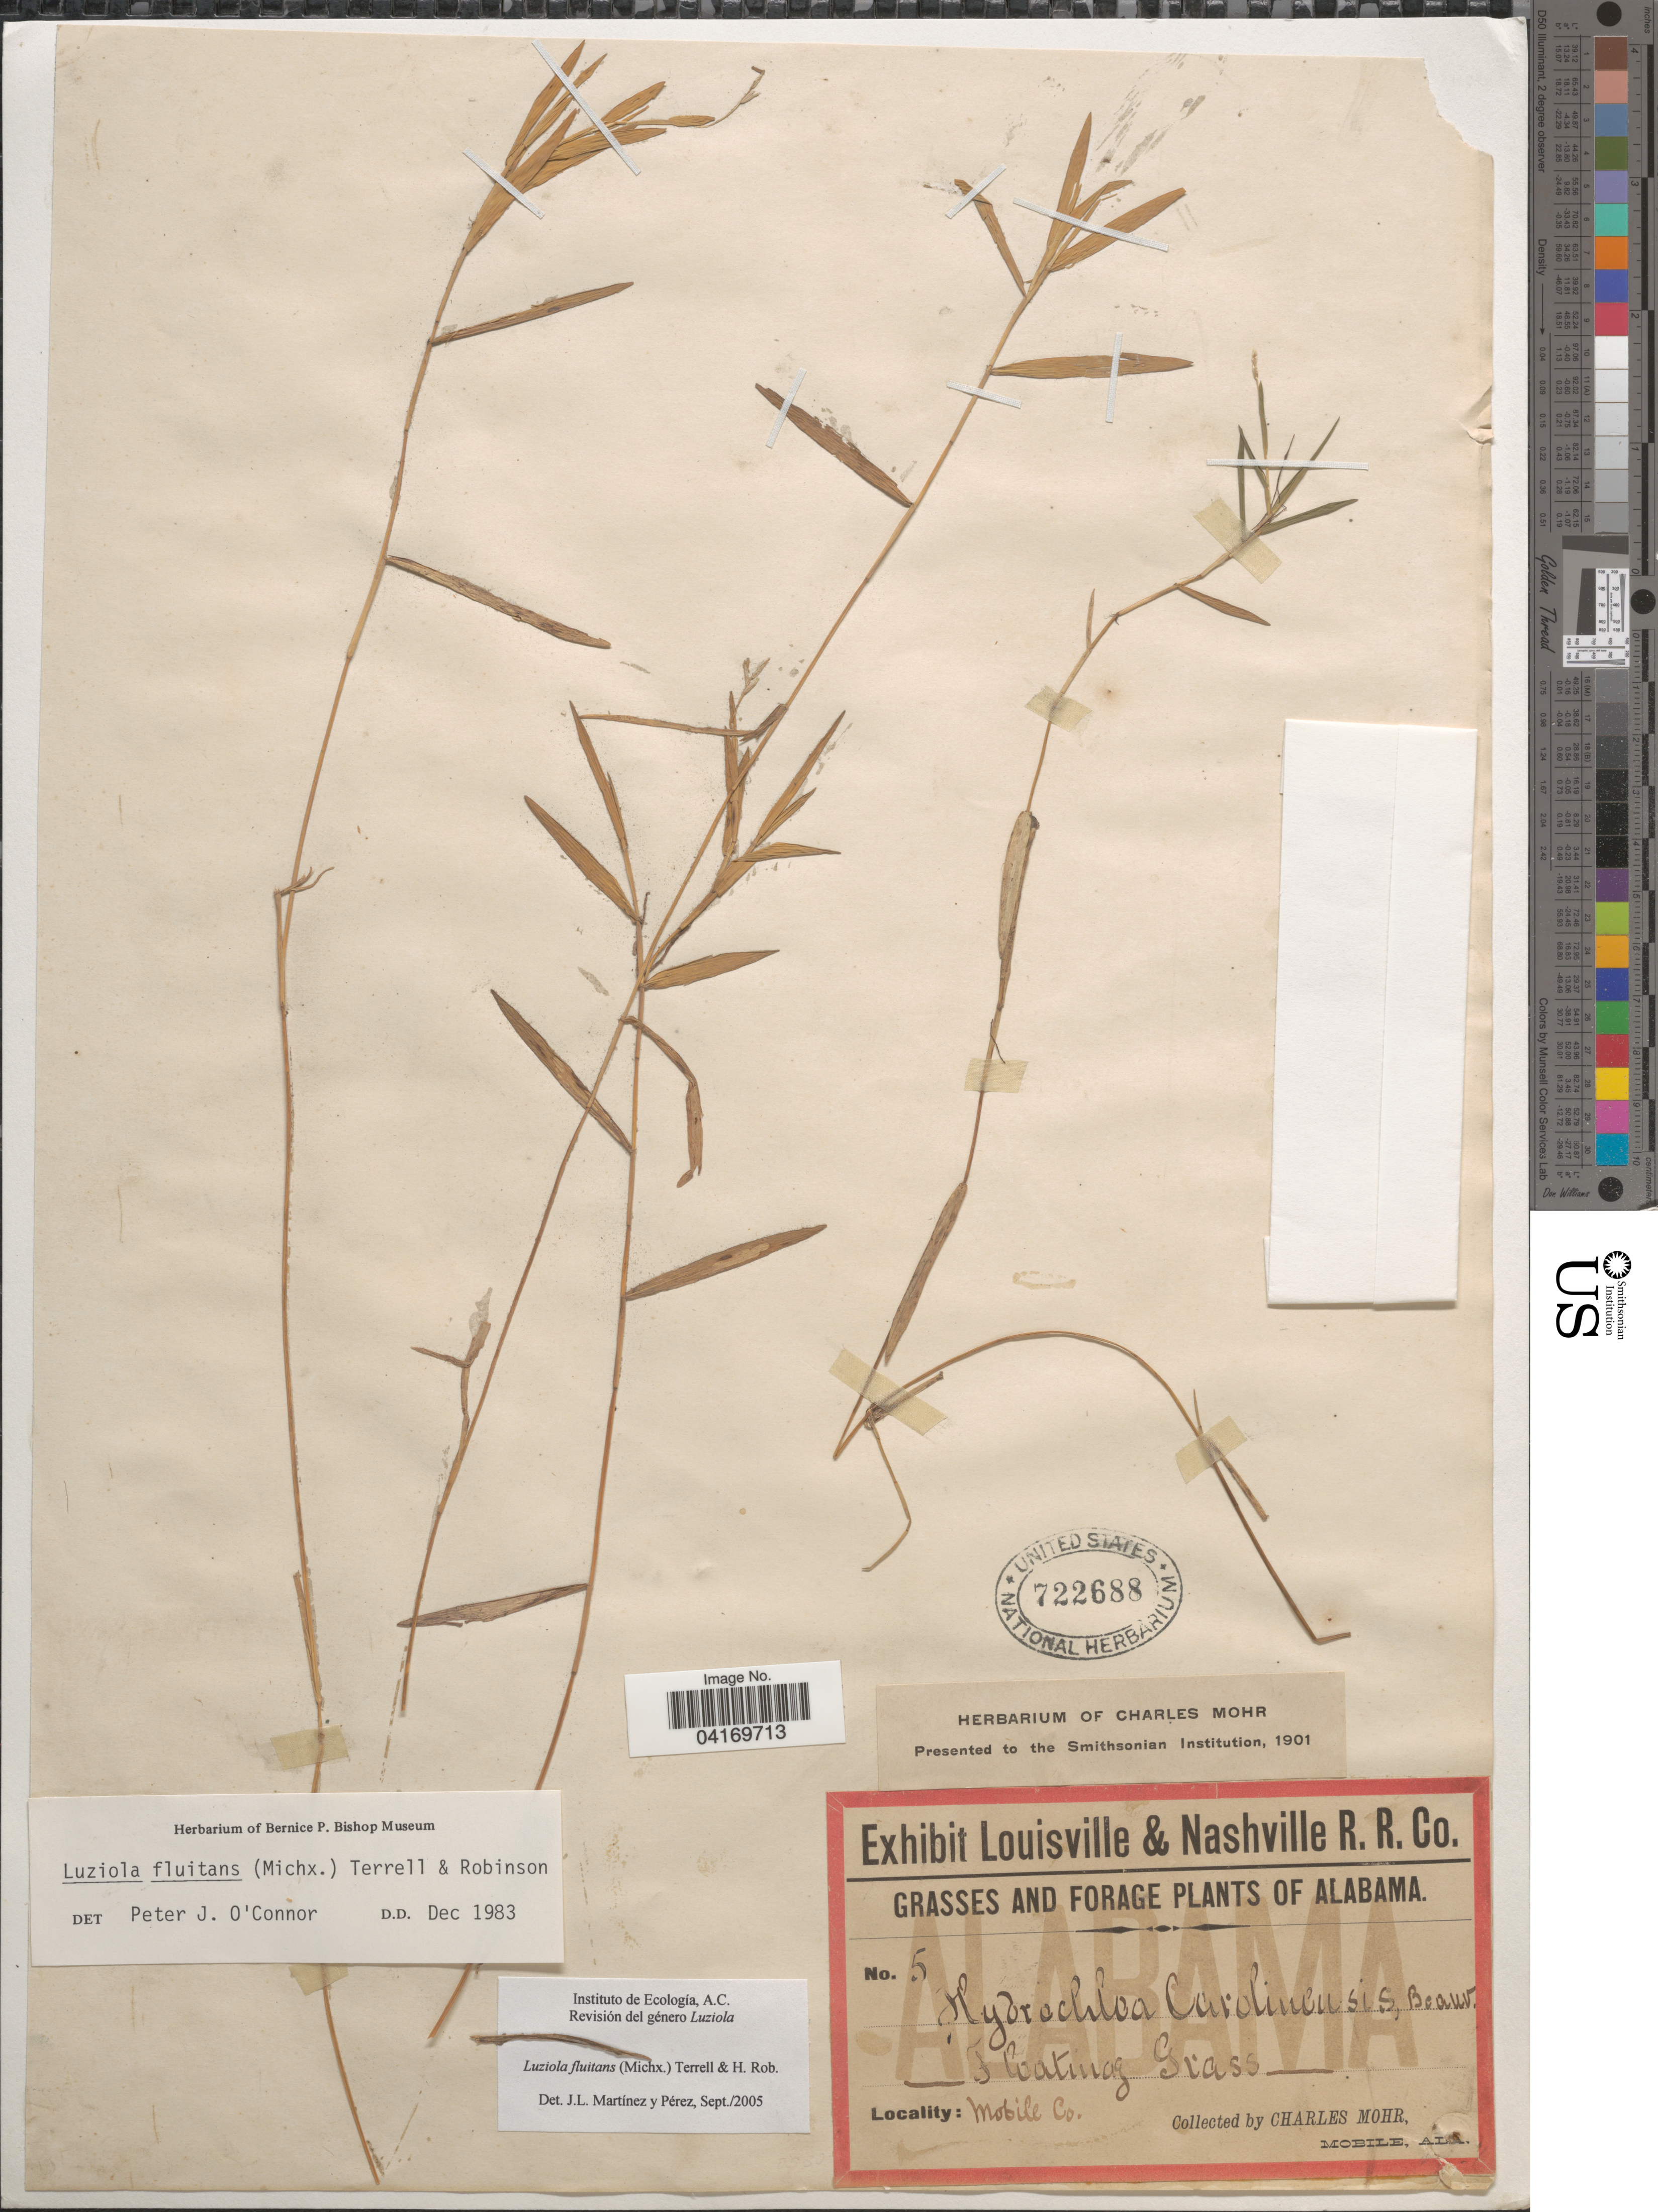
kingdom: Plantae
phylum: Tracheophyta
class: Liliopsida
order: Poales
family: Poaceae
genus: Luziola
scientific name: Luziola fluitans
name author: (Michx.) Terrell & H. Rob.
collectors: Mohr, C. T. (herbarium)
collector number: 5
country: United States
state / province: Alabama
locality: Mobile Co.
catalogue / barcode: US 722688